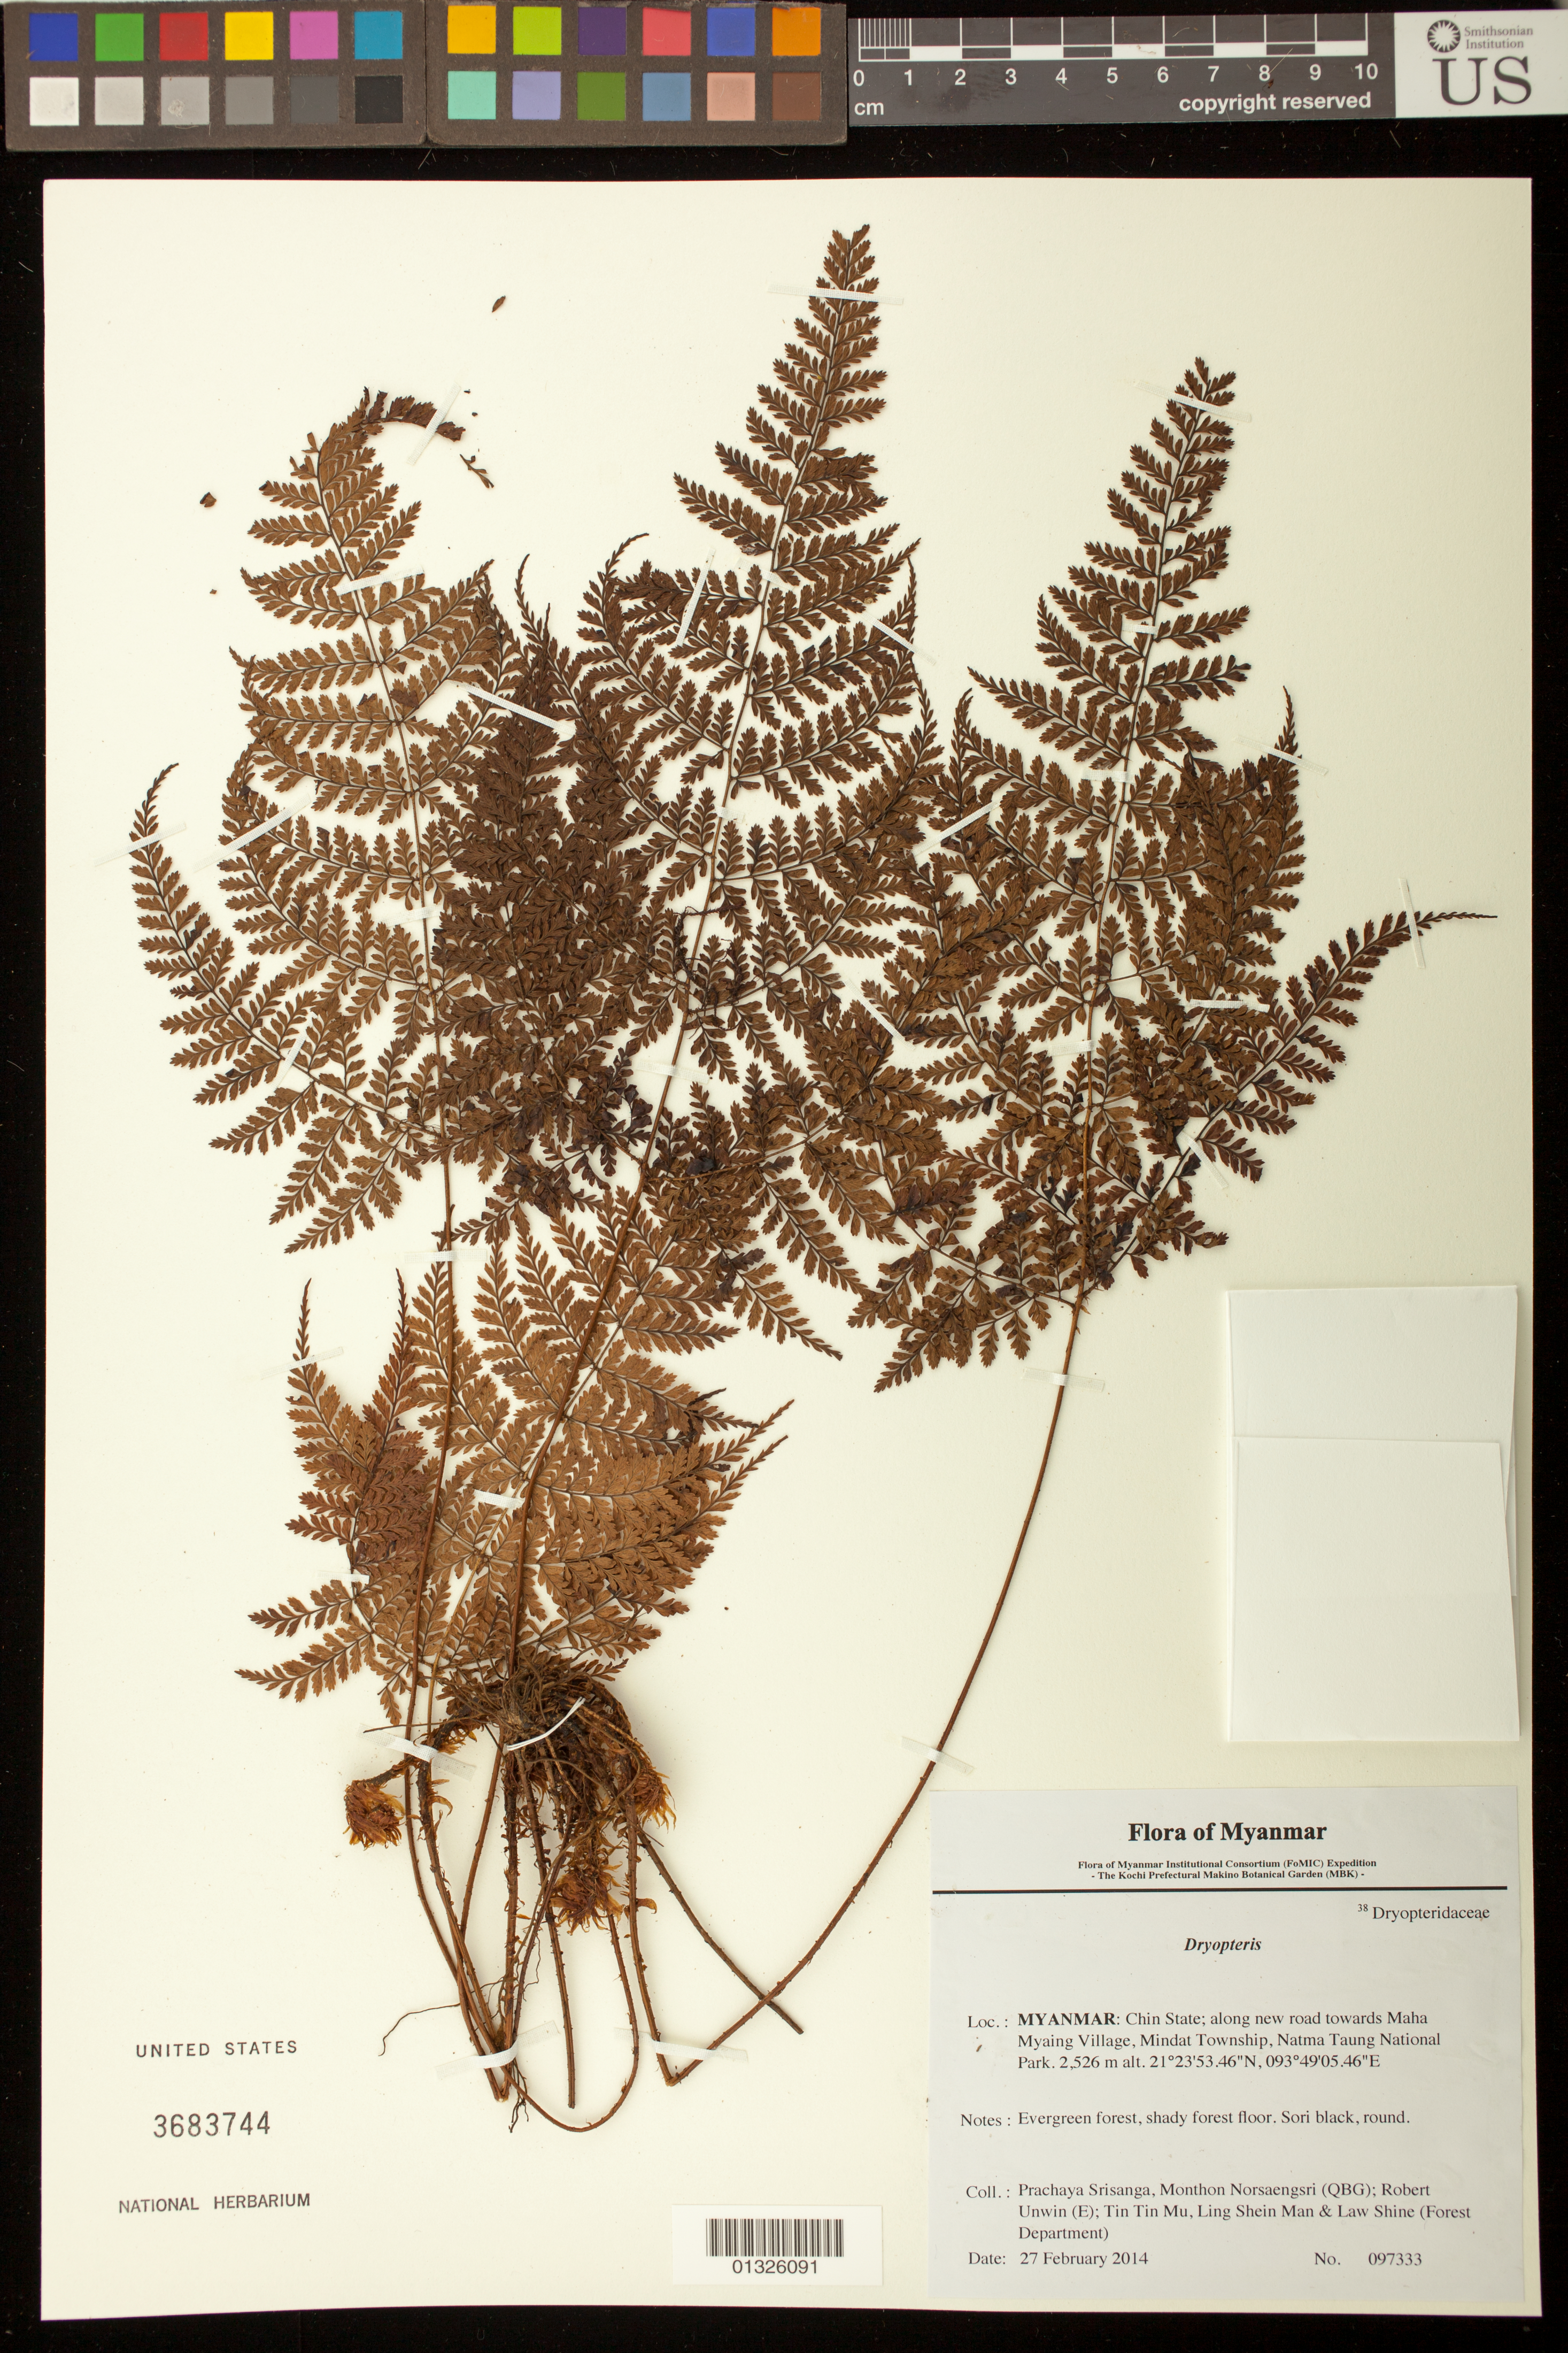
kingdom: Plantae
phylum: Tracheophyta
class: Polypodiopsida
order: Polypodiales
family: Dryopteridaceae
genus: Dryopteris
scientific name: Dryopteris sp.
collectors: P. Srisanga, M. Norsaengsri, R. Unwin, Tin Tin Mu, Ling Shein Man & L. Shine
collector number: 97333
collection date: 2014-02-27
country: Myanmar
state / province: Chin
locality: Along new road towards Maha Myaing Village, Mindat Township, Natma Taung National Park.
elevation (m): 2526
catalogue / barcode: US 3683744